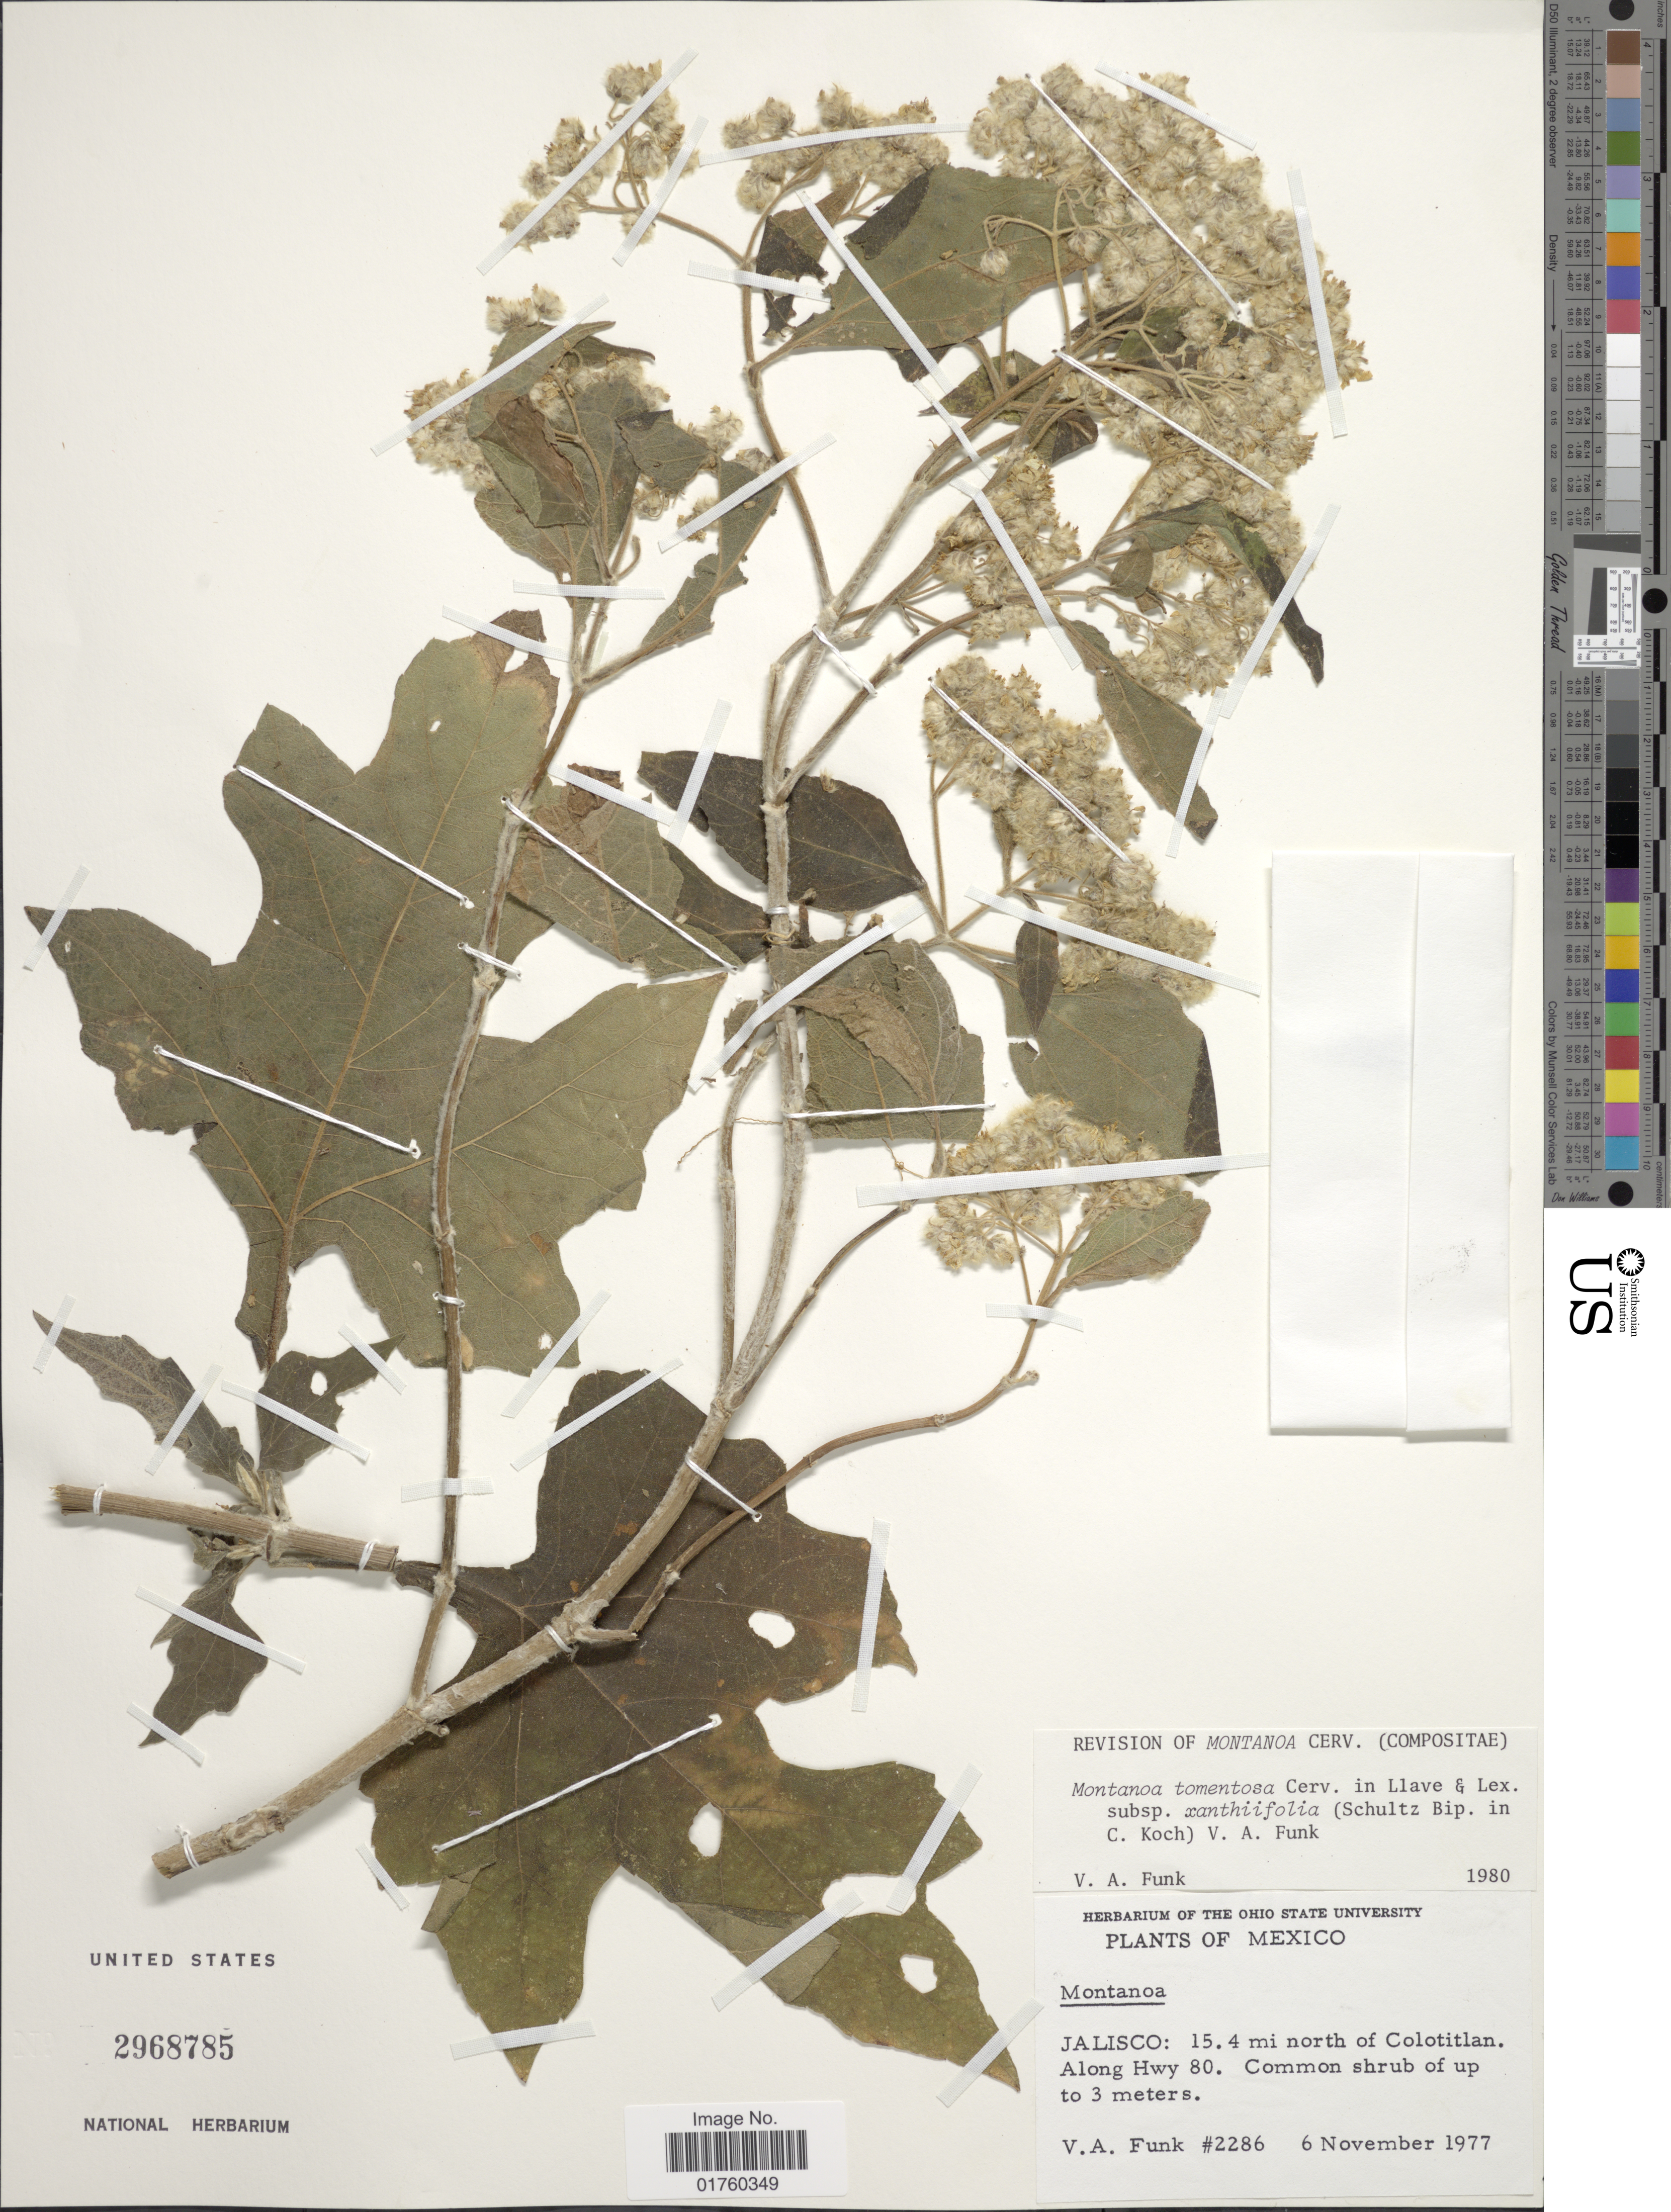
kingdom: Plantae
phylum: Tracheophyta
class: Magnoliopsida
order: Asterales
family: Asteraceae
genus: Montanoa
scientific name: Montanoa tomentosa subsp. xanthiifolia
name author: (Sch. Bip. in C. Koch) V.A. Funk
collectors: V. Funk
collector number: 2286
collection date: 1977-11-06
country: Mexico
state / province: Jalisco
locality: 15.4 mi north of Colotitlan, along Hwy 80.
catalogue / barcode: US 2968785